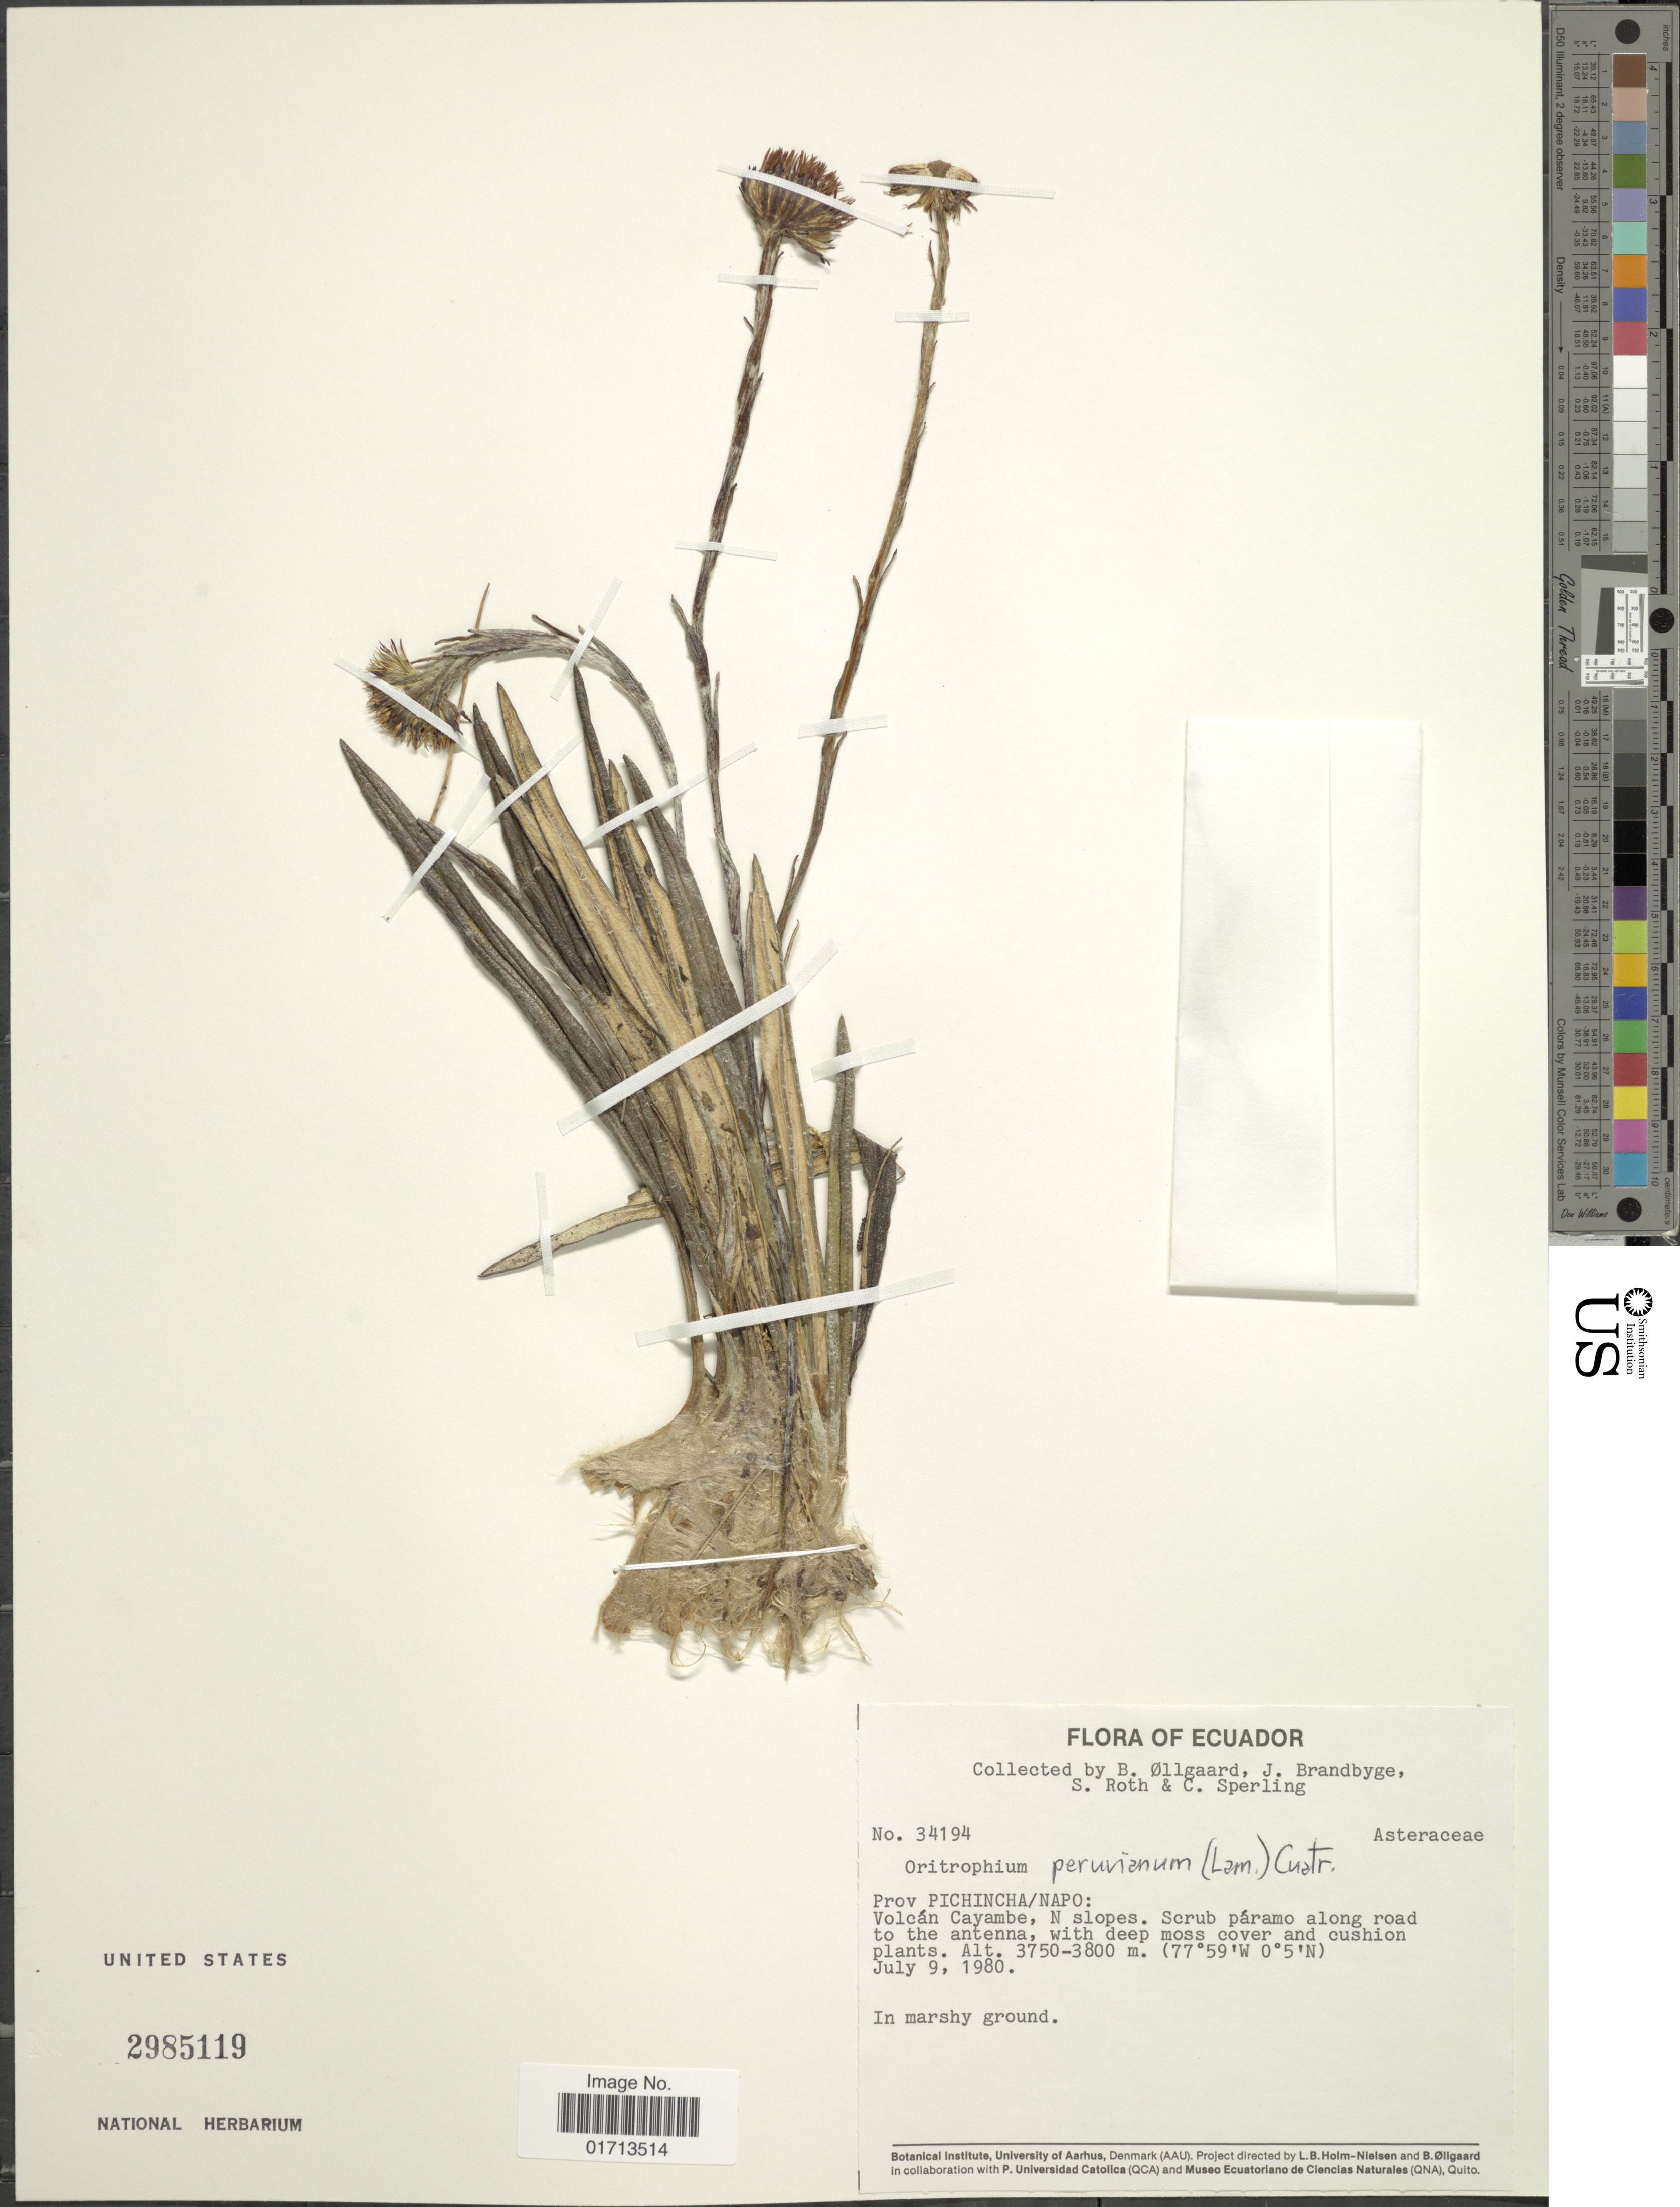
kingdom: Plantae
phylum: Tracheophyta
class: Magnoliopsida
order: Asterales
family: Asteraceae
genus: Oritrophium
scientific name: Oritrophium peruvianum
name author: (Lam.) Cuatrec.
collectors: B. Øllgaard, J. Brandbyge, S. Roth & C. Sperling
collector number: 34194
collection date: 1980-07-09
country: Ecuador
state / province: Pichincha / Napo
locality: Volcán Cayambe, N slopes, scrub paramo along road to the antenna, with deep moss cover and cushion plants.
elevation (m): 3750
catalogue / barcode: US 2985119